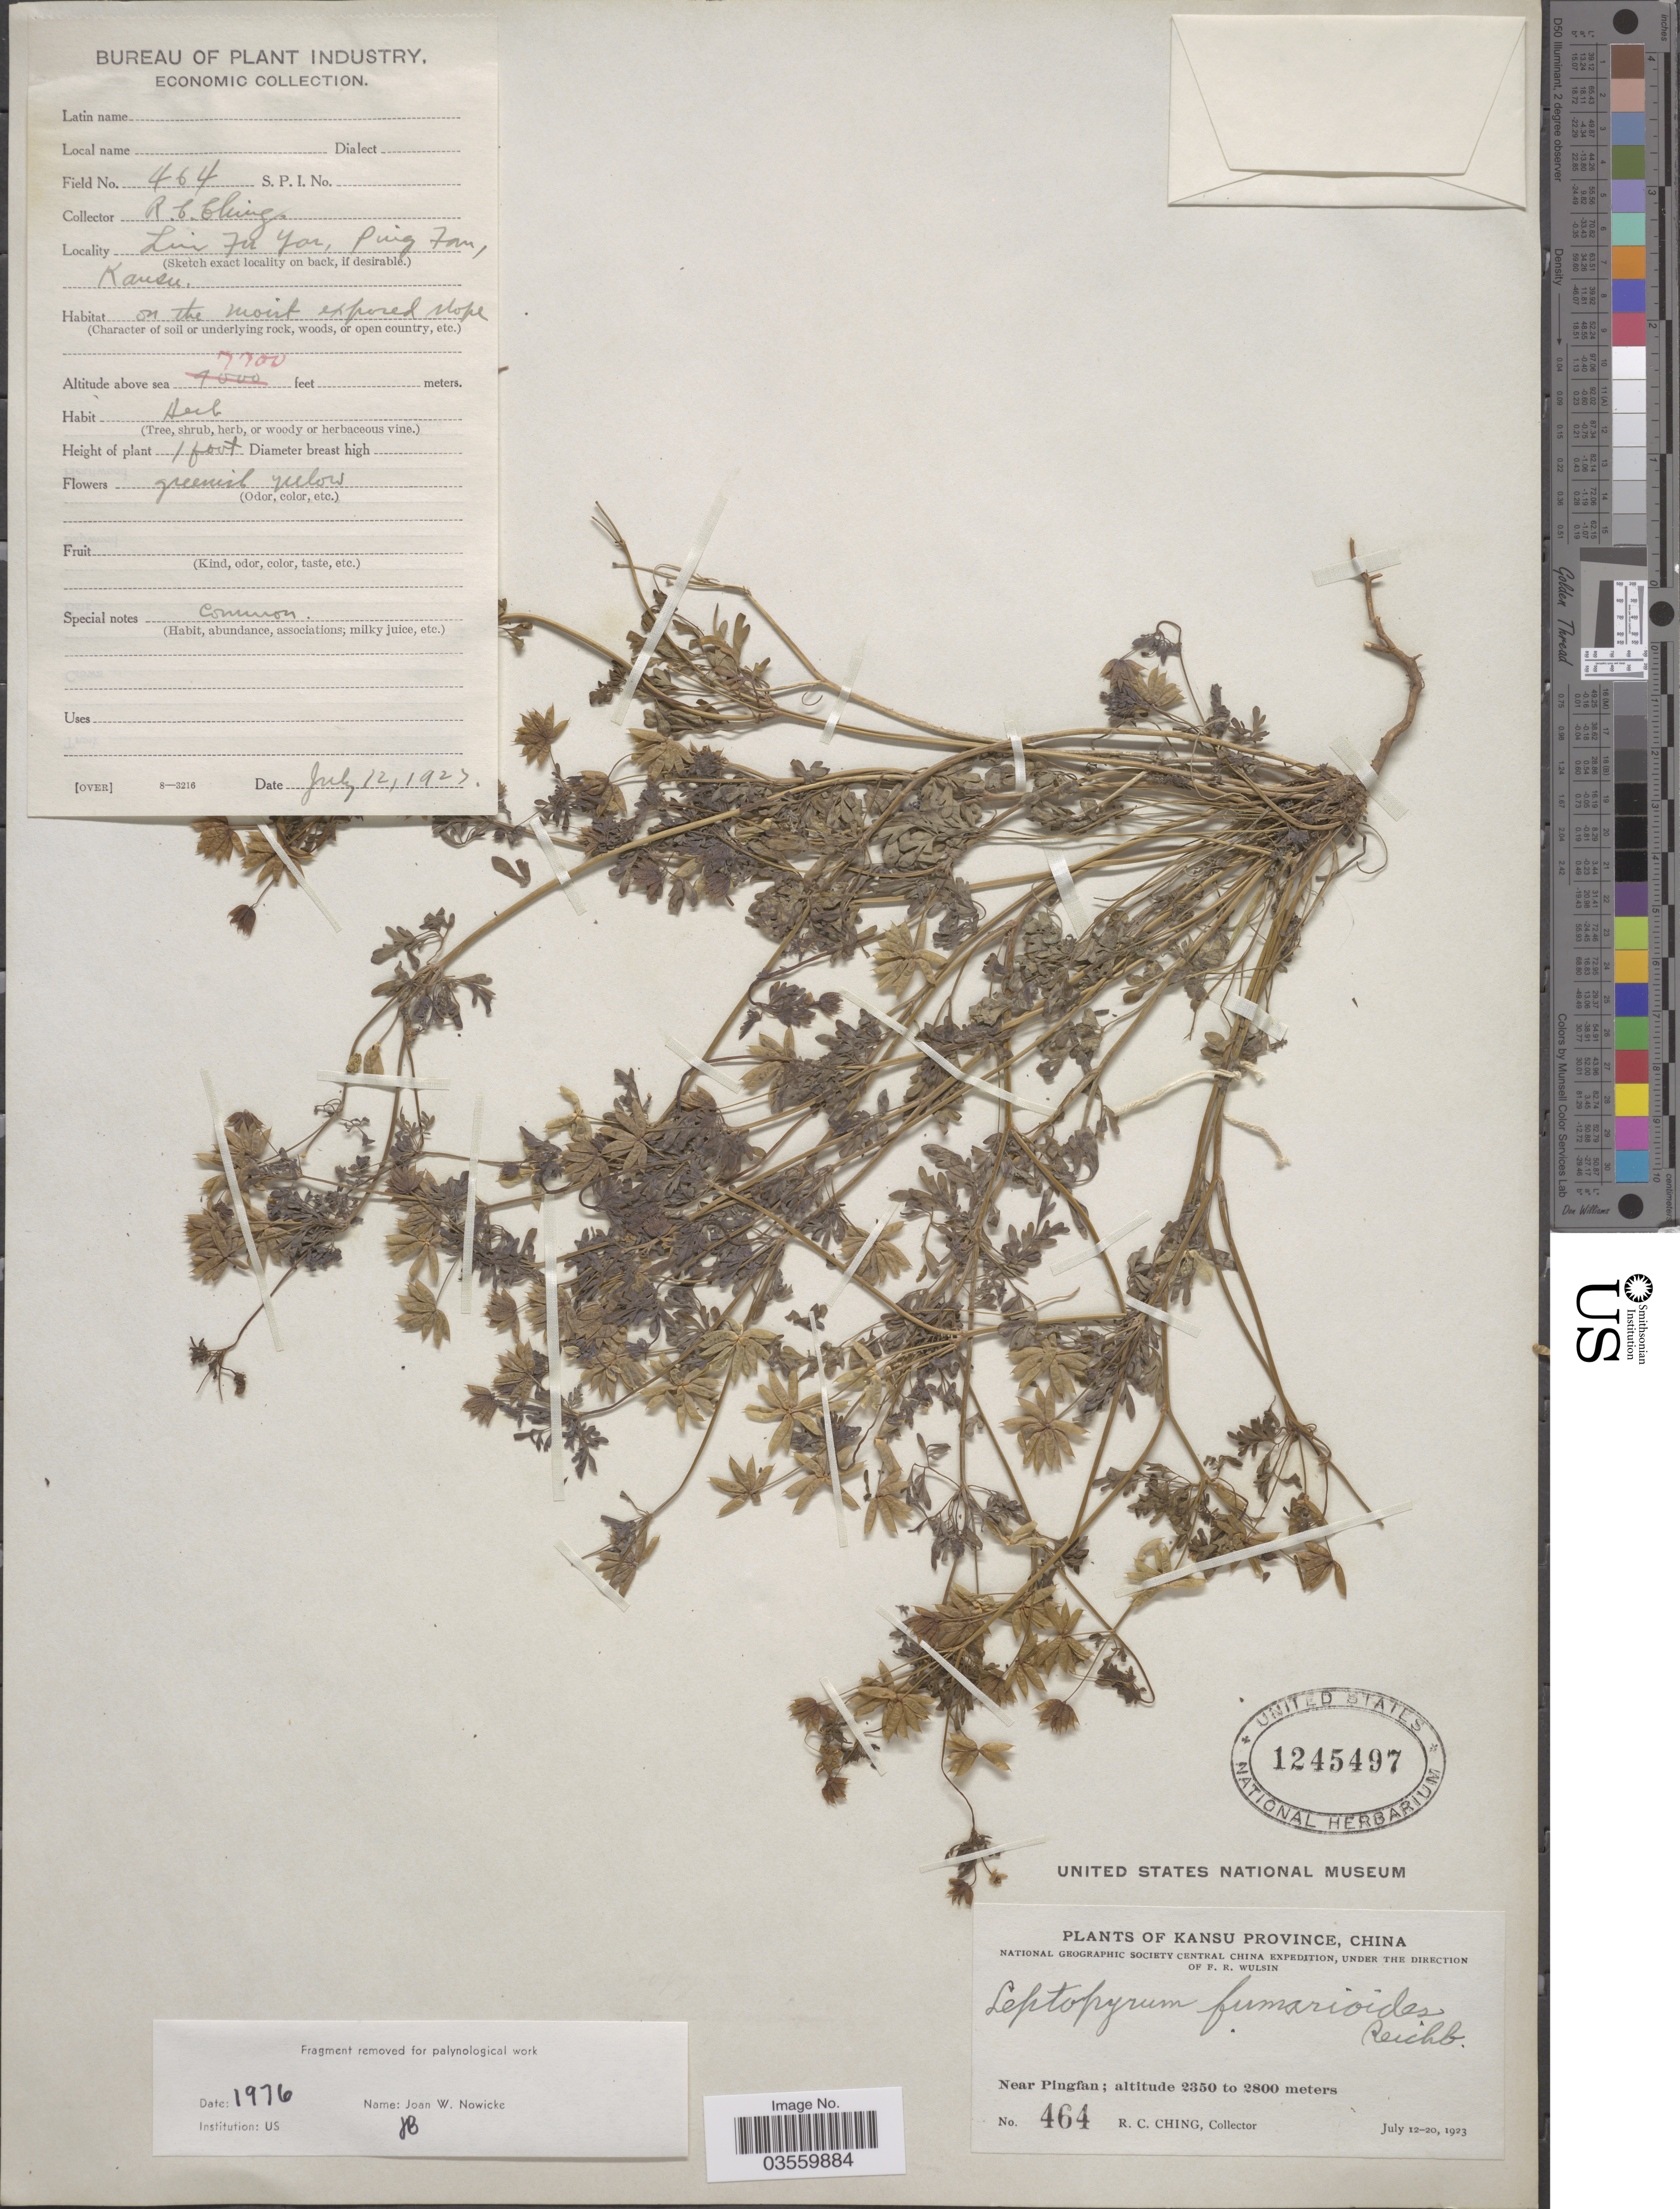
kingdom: Plantae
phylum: Tracheophyta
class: Magnoliopsida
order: Ranunculales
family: Ranunculaceae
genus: Leptopyrum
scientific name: Leptopyrum fumarioides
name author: (L.) Rchb.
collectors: R. C. Ching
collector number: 464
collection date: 1923-07-12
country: China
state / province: Gansu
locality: Kansu Province. Near Pingfan. Liu Fu Yoi [interpreted].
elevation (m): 2225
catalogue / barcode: US 1245497